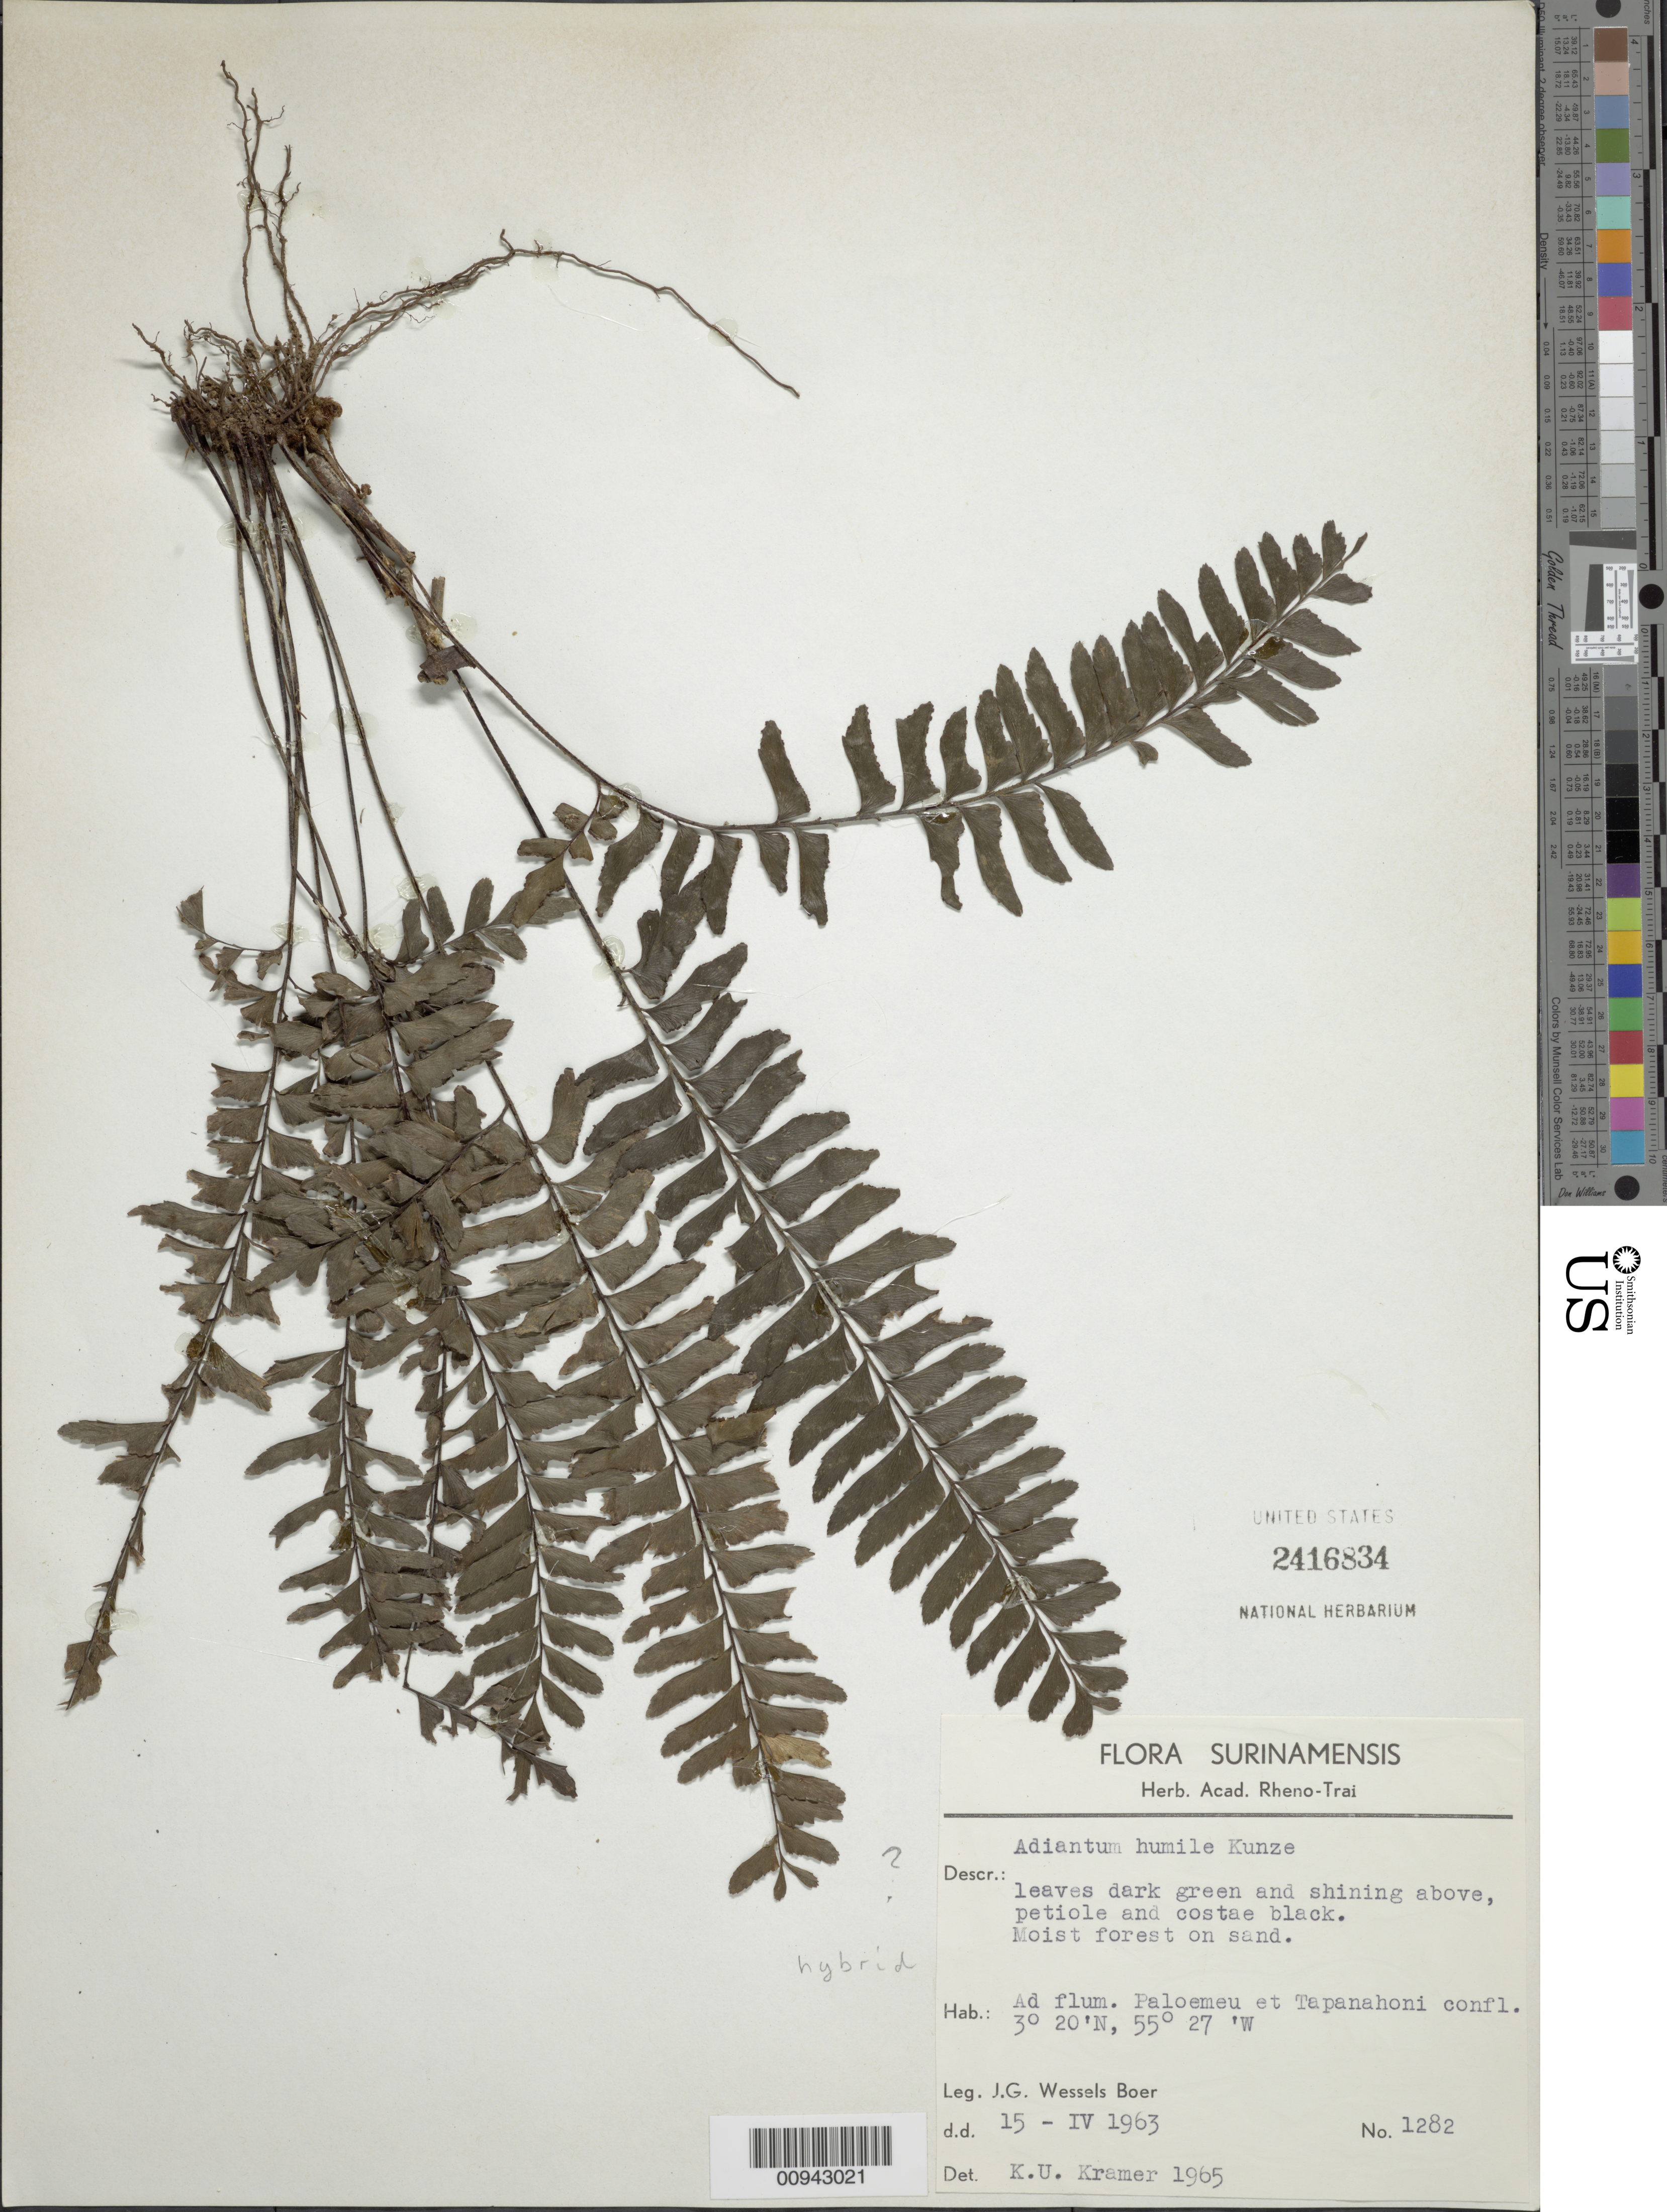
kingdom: Plantae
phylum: Tracheophyta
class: Polypodiopsida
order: Polypodiales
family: Pteridaceae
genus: Adiantum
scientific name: Adiantum humile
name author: Kunze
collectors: J. G. Wessels Boer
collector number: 1282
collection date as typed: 15-Apr-63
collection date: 1963-04-15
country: Suriname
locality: Ad flum. Paloemeu et Tapanahoni confl.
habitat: Moist forest on sand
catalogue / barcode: US 2416834